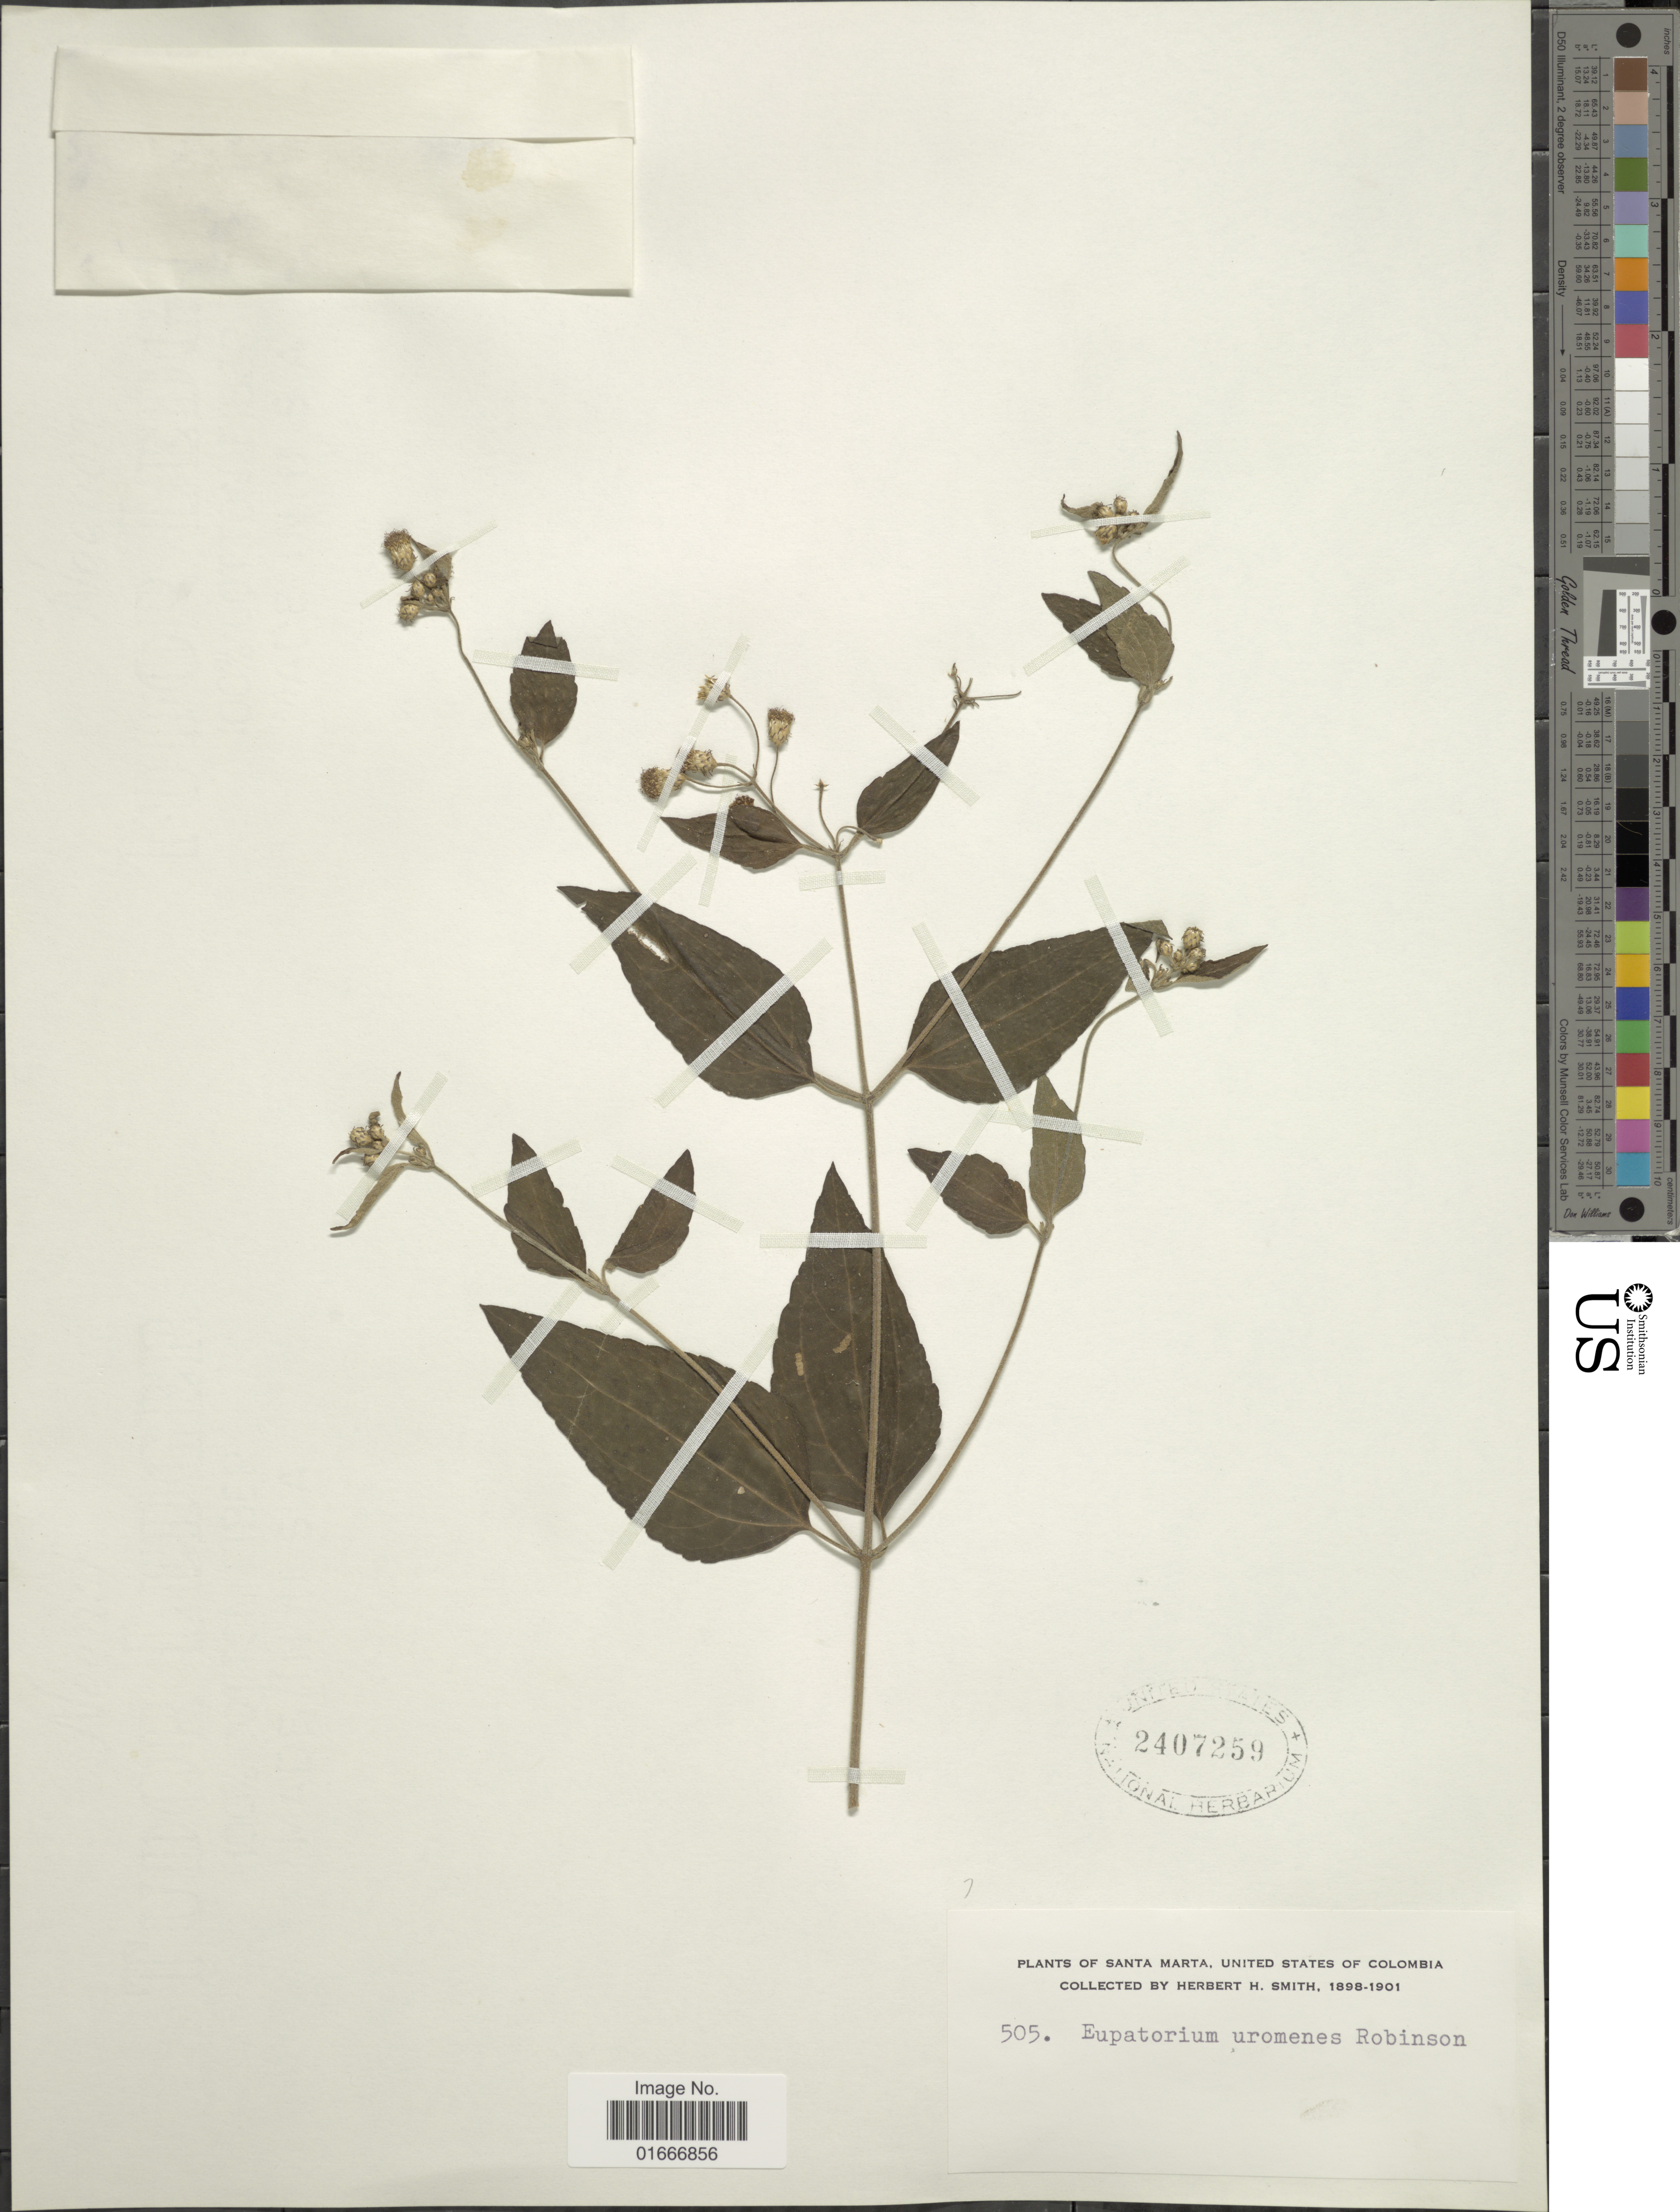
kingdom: Plantae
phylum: Tracheophyta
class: Magnoliopsida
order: Asterales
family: Asteraceae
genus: Chromolaena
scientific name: Chromolaena uromeres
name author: (B.L. Rob.) R.M. King & H. Rob.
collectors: Herbert H. Smith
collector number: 505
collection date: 1898/1901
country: Colombia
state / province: Magdalena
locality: Santa Marta, United States of Colombia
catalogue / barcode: US 2407259